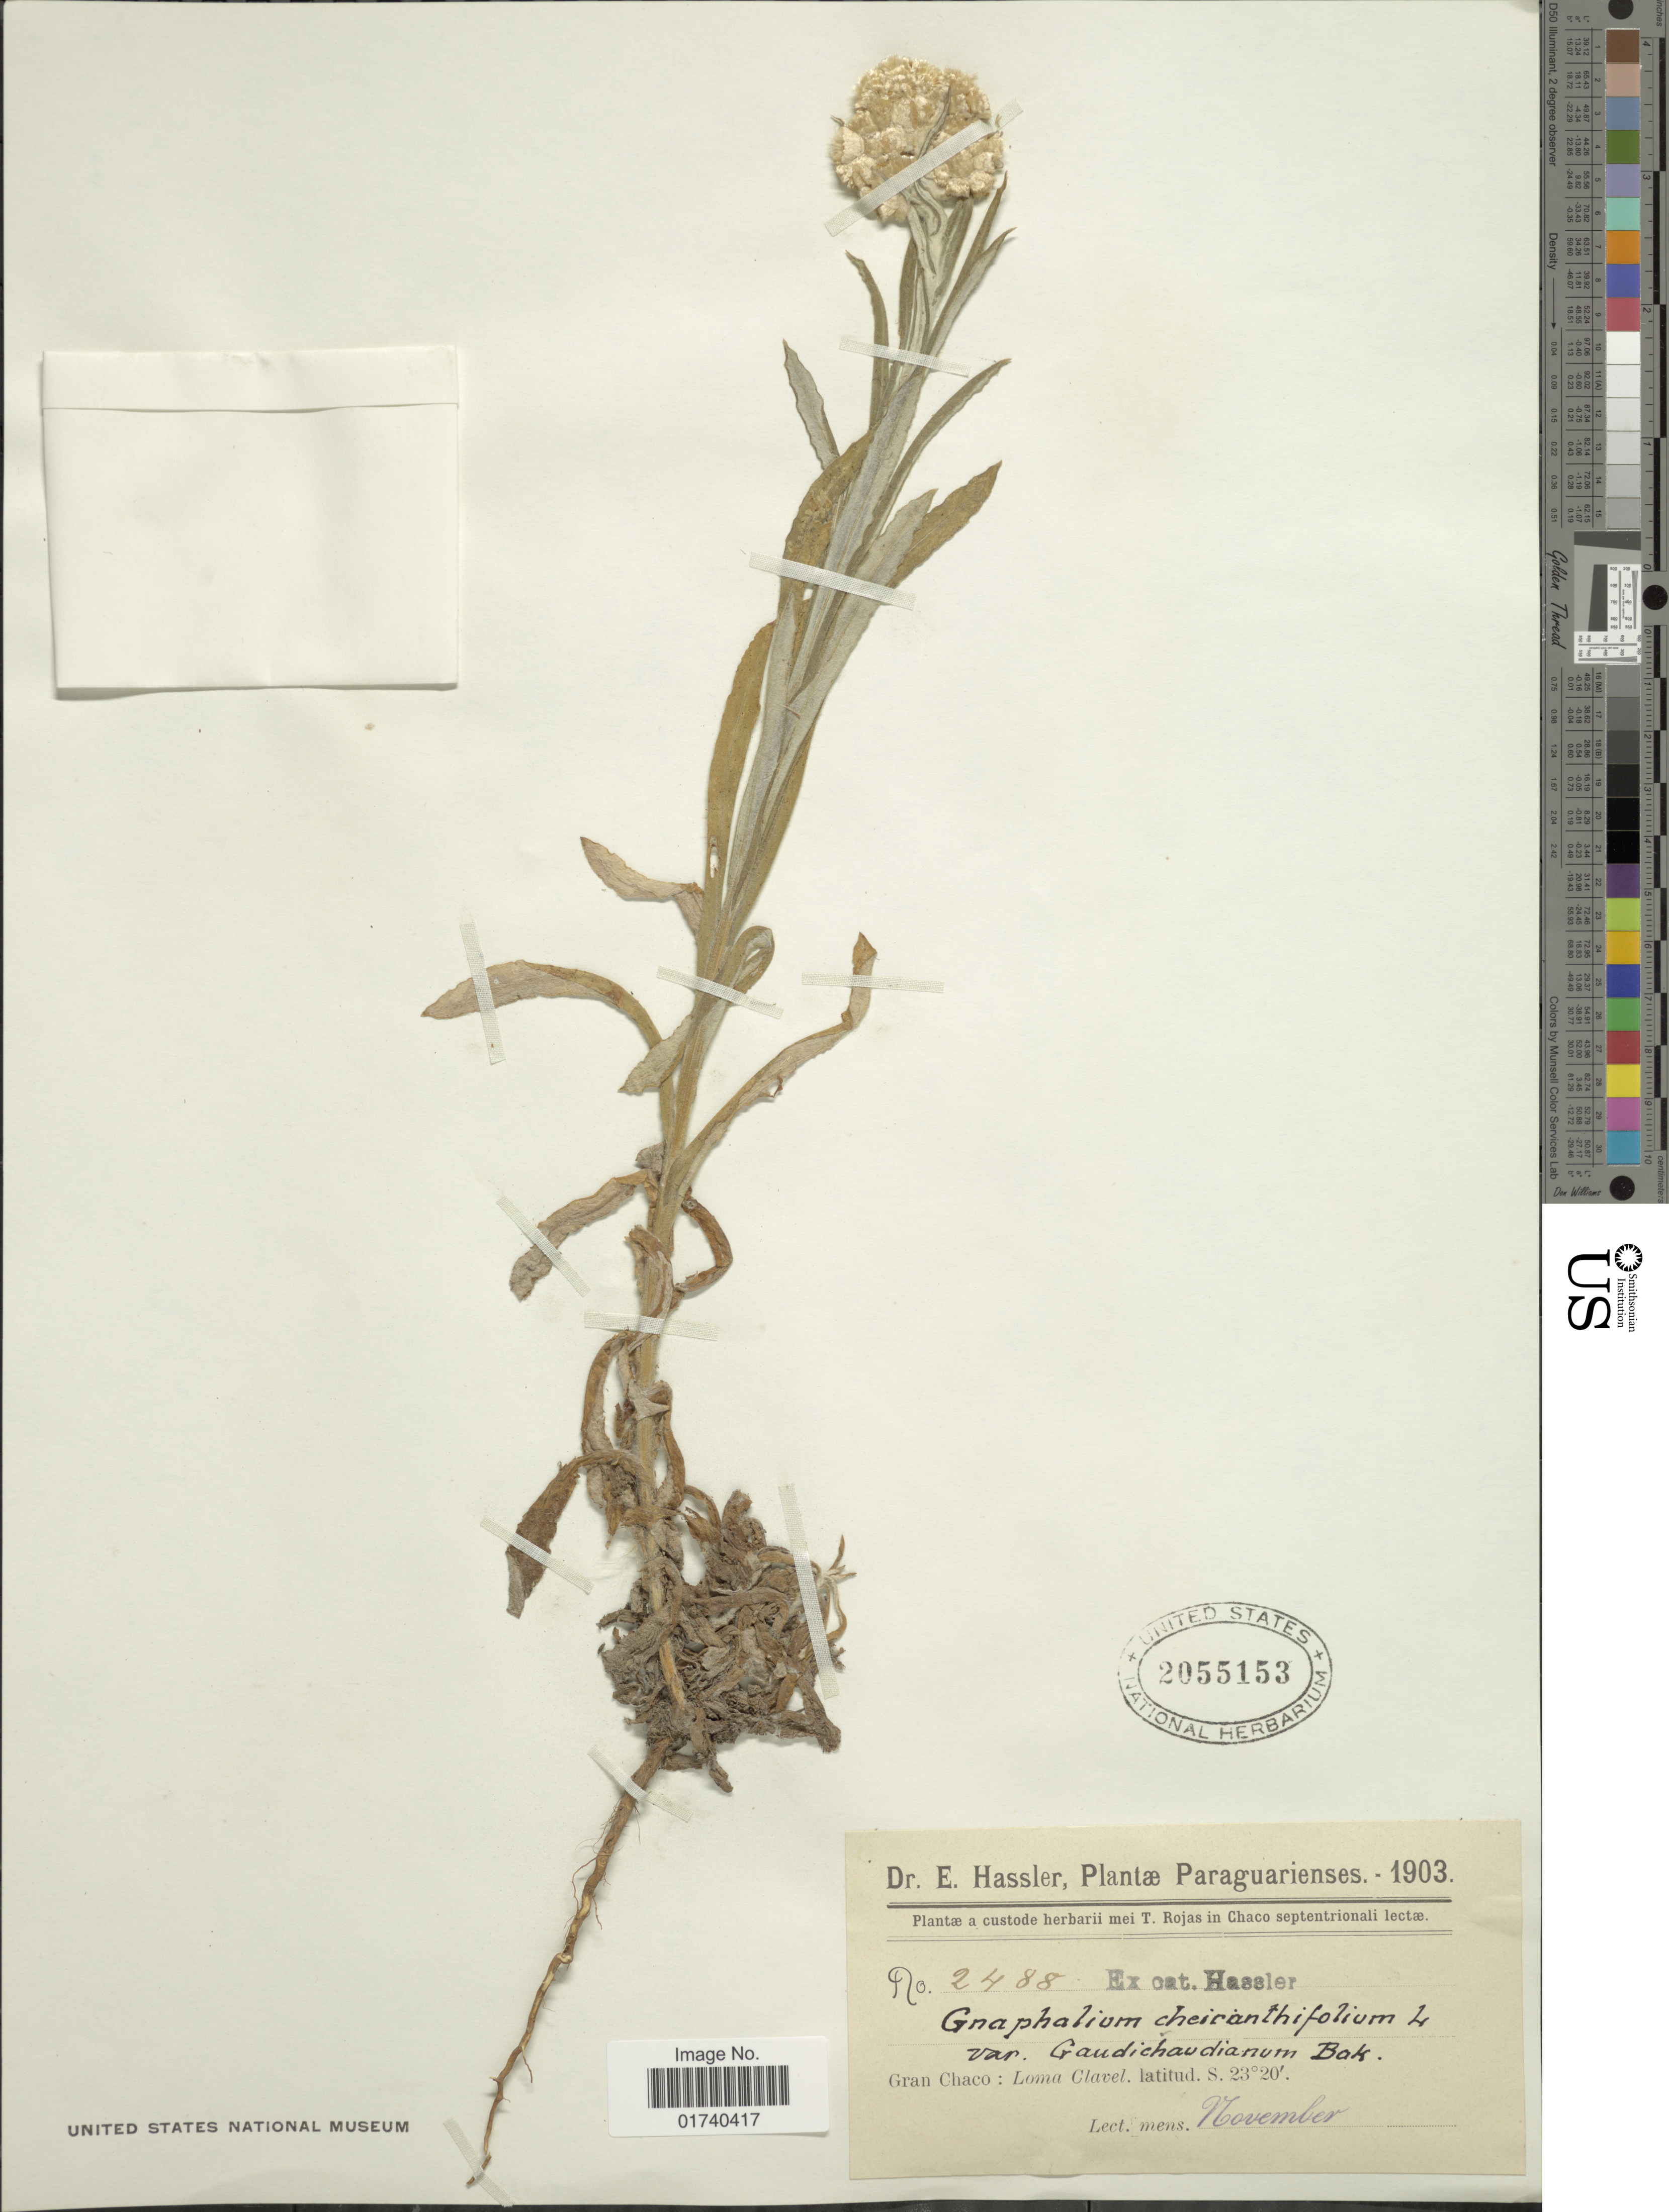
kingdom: Plantae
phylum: Tracheophyta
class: Magnoliopsida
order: Asterales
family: Asteraceae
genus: Pseudognaphalium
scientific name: Pseudognaphalium cheiranthifolium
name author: (Lam.) Hilliard & B.L. Burtt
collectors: E. Hassler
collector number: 2488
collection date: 1903-11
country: Paraguay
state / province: Ñeembucú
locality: Gran Chaco, Loma Clavel.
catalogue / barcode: US 2055153